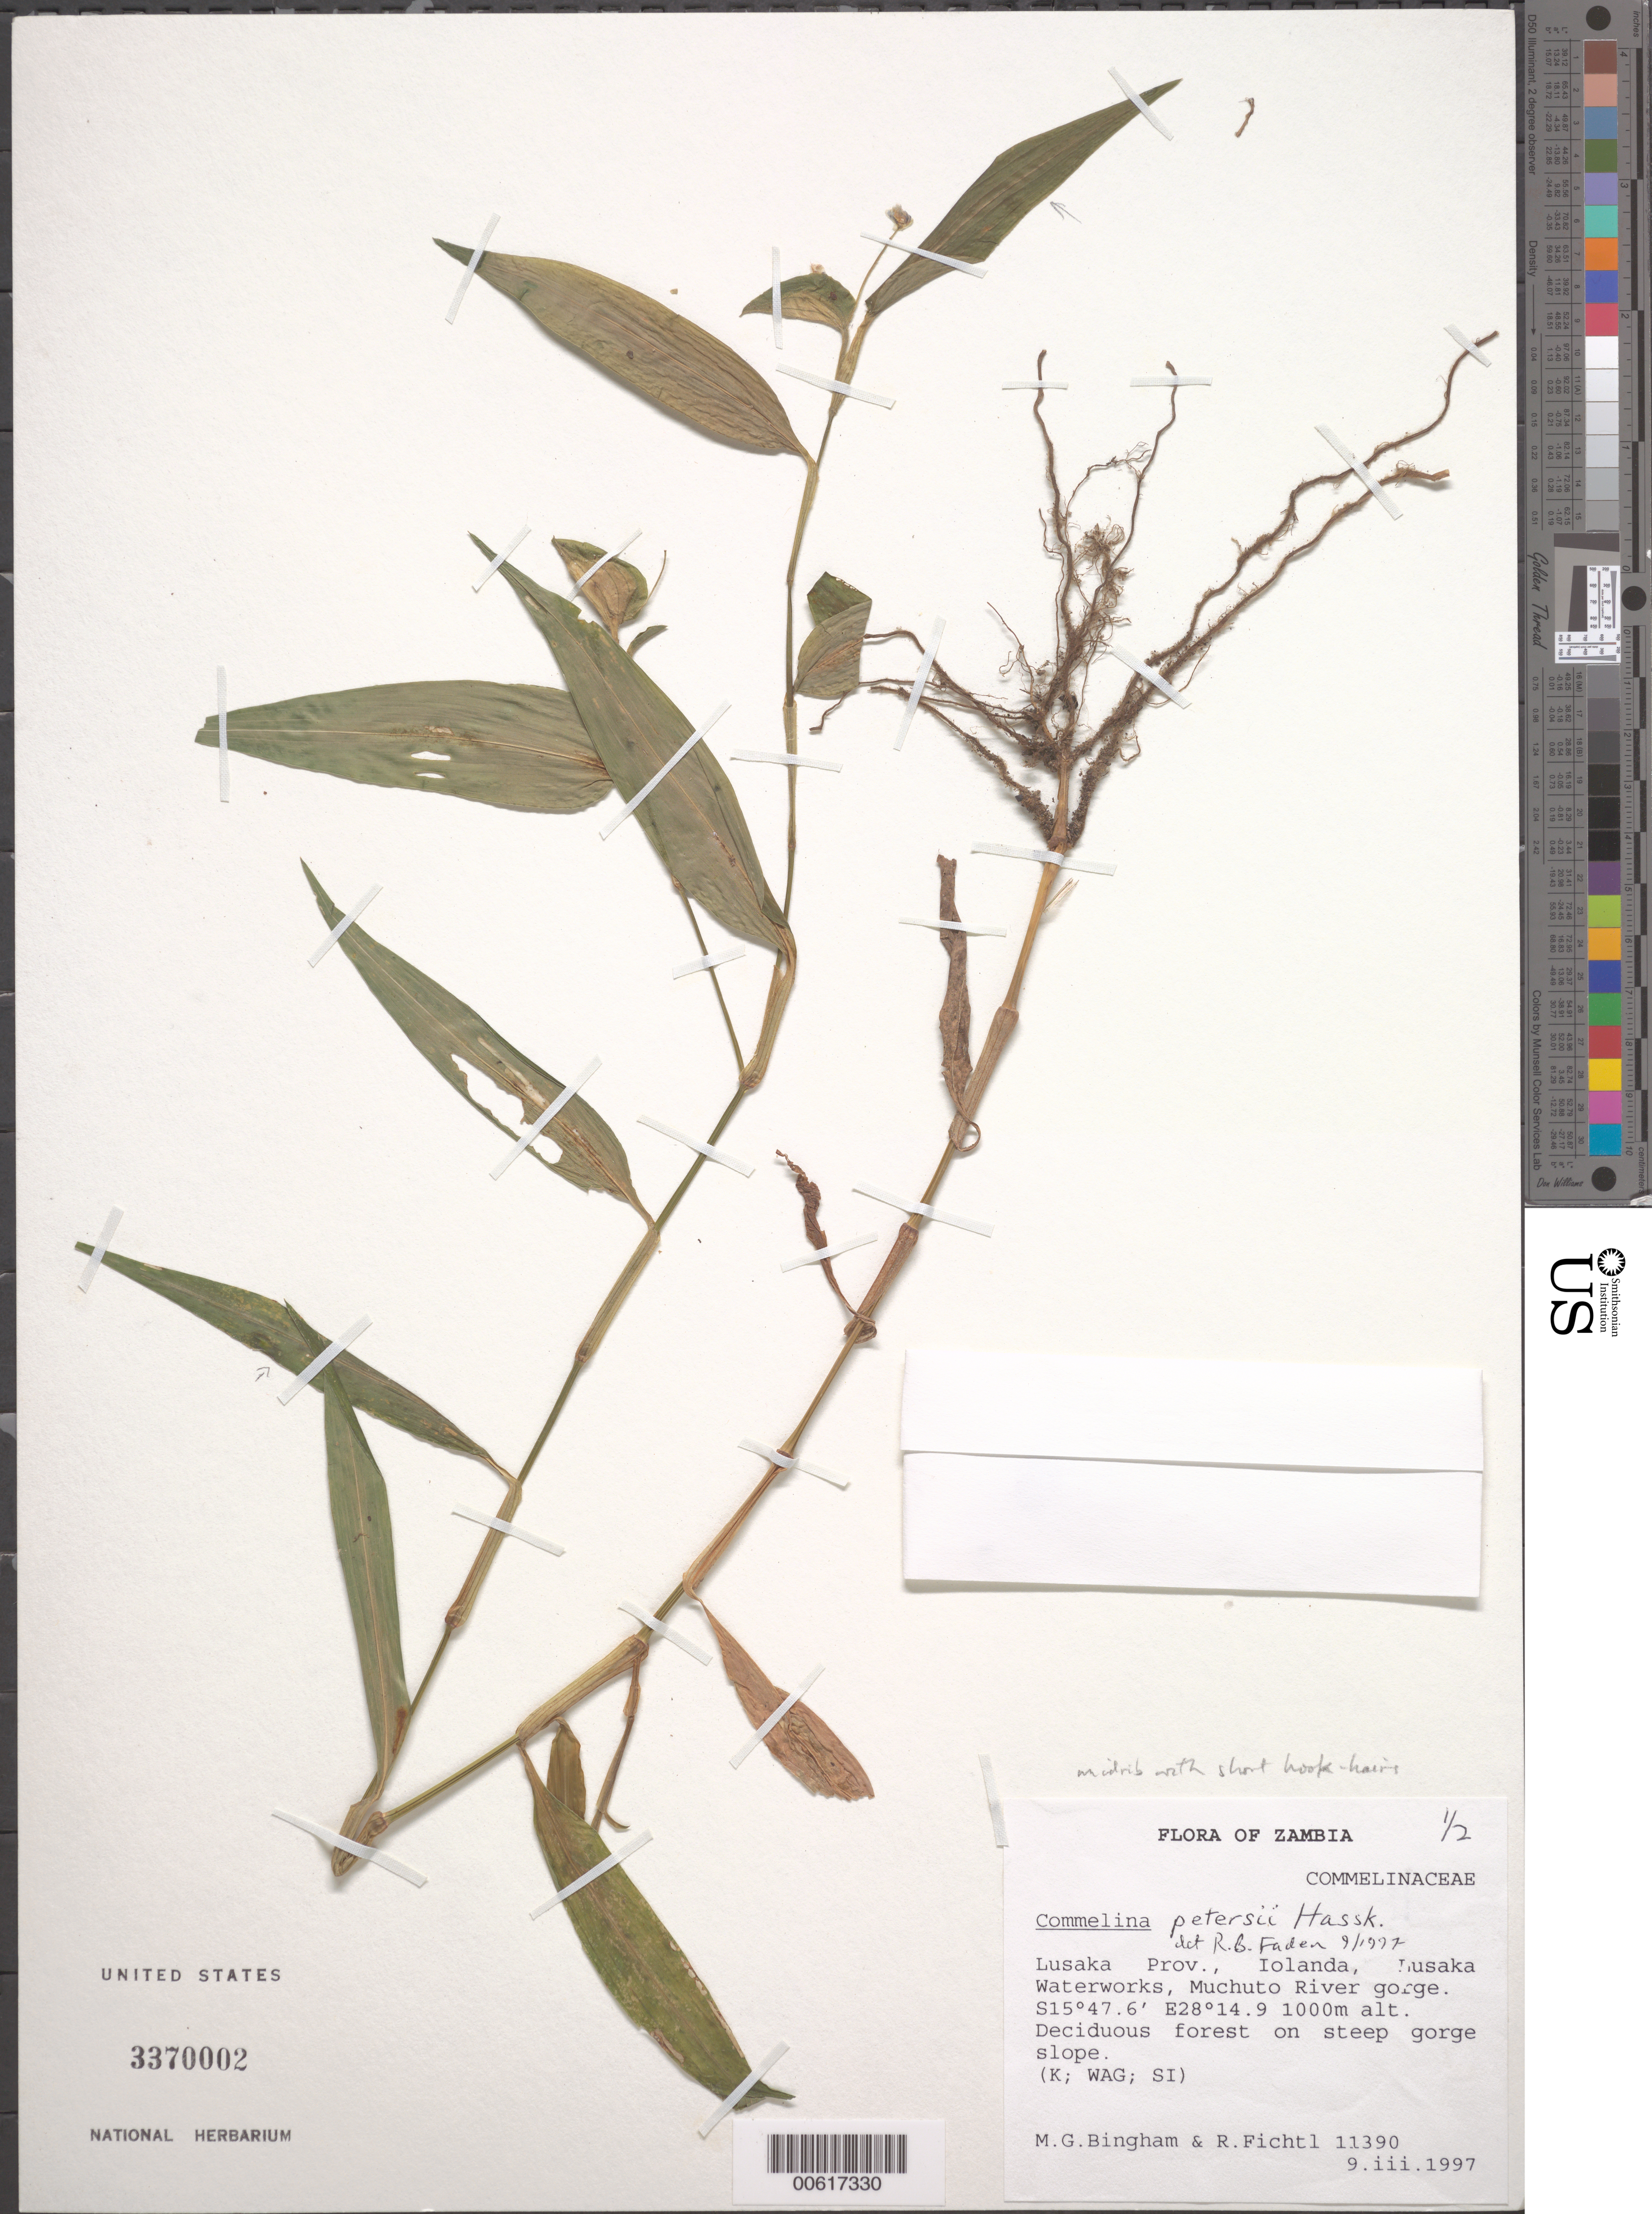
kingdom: Plantae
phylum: Tracheophyta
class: Liliopsida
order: Commelinales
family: Commelinaceae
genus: Commelina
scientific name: Commelina petersii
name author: Hassk.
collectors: M. Bingham & R. Fichtl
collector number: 11390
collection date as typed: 09 Mar 1997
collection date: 1997-03-09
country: Zambia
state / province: Lusaka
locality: Iolanda, lusaka waterworks, muchuto river gorge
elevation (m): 1000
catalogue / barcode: US 3370002